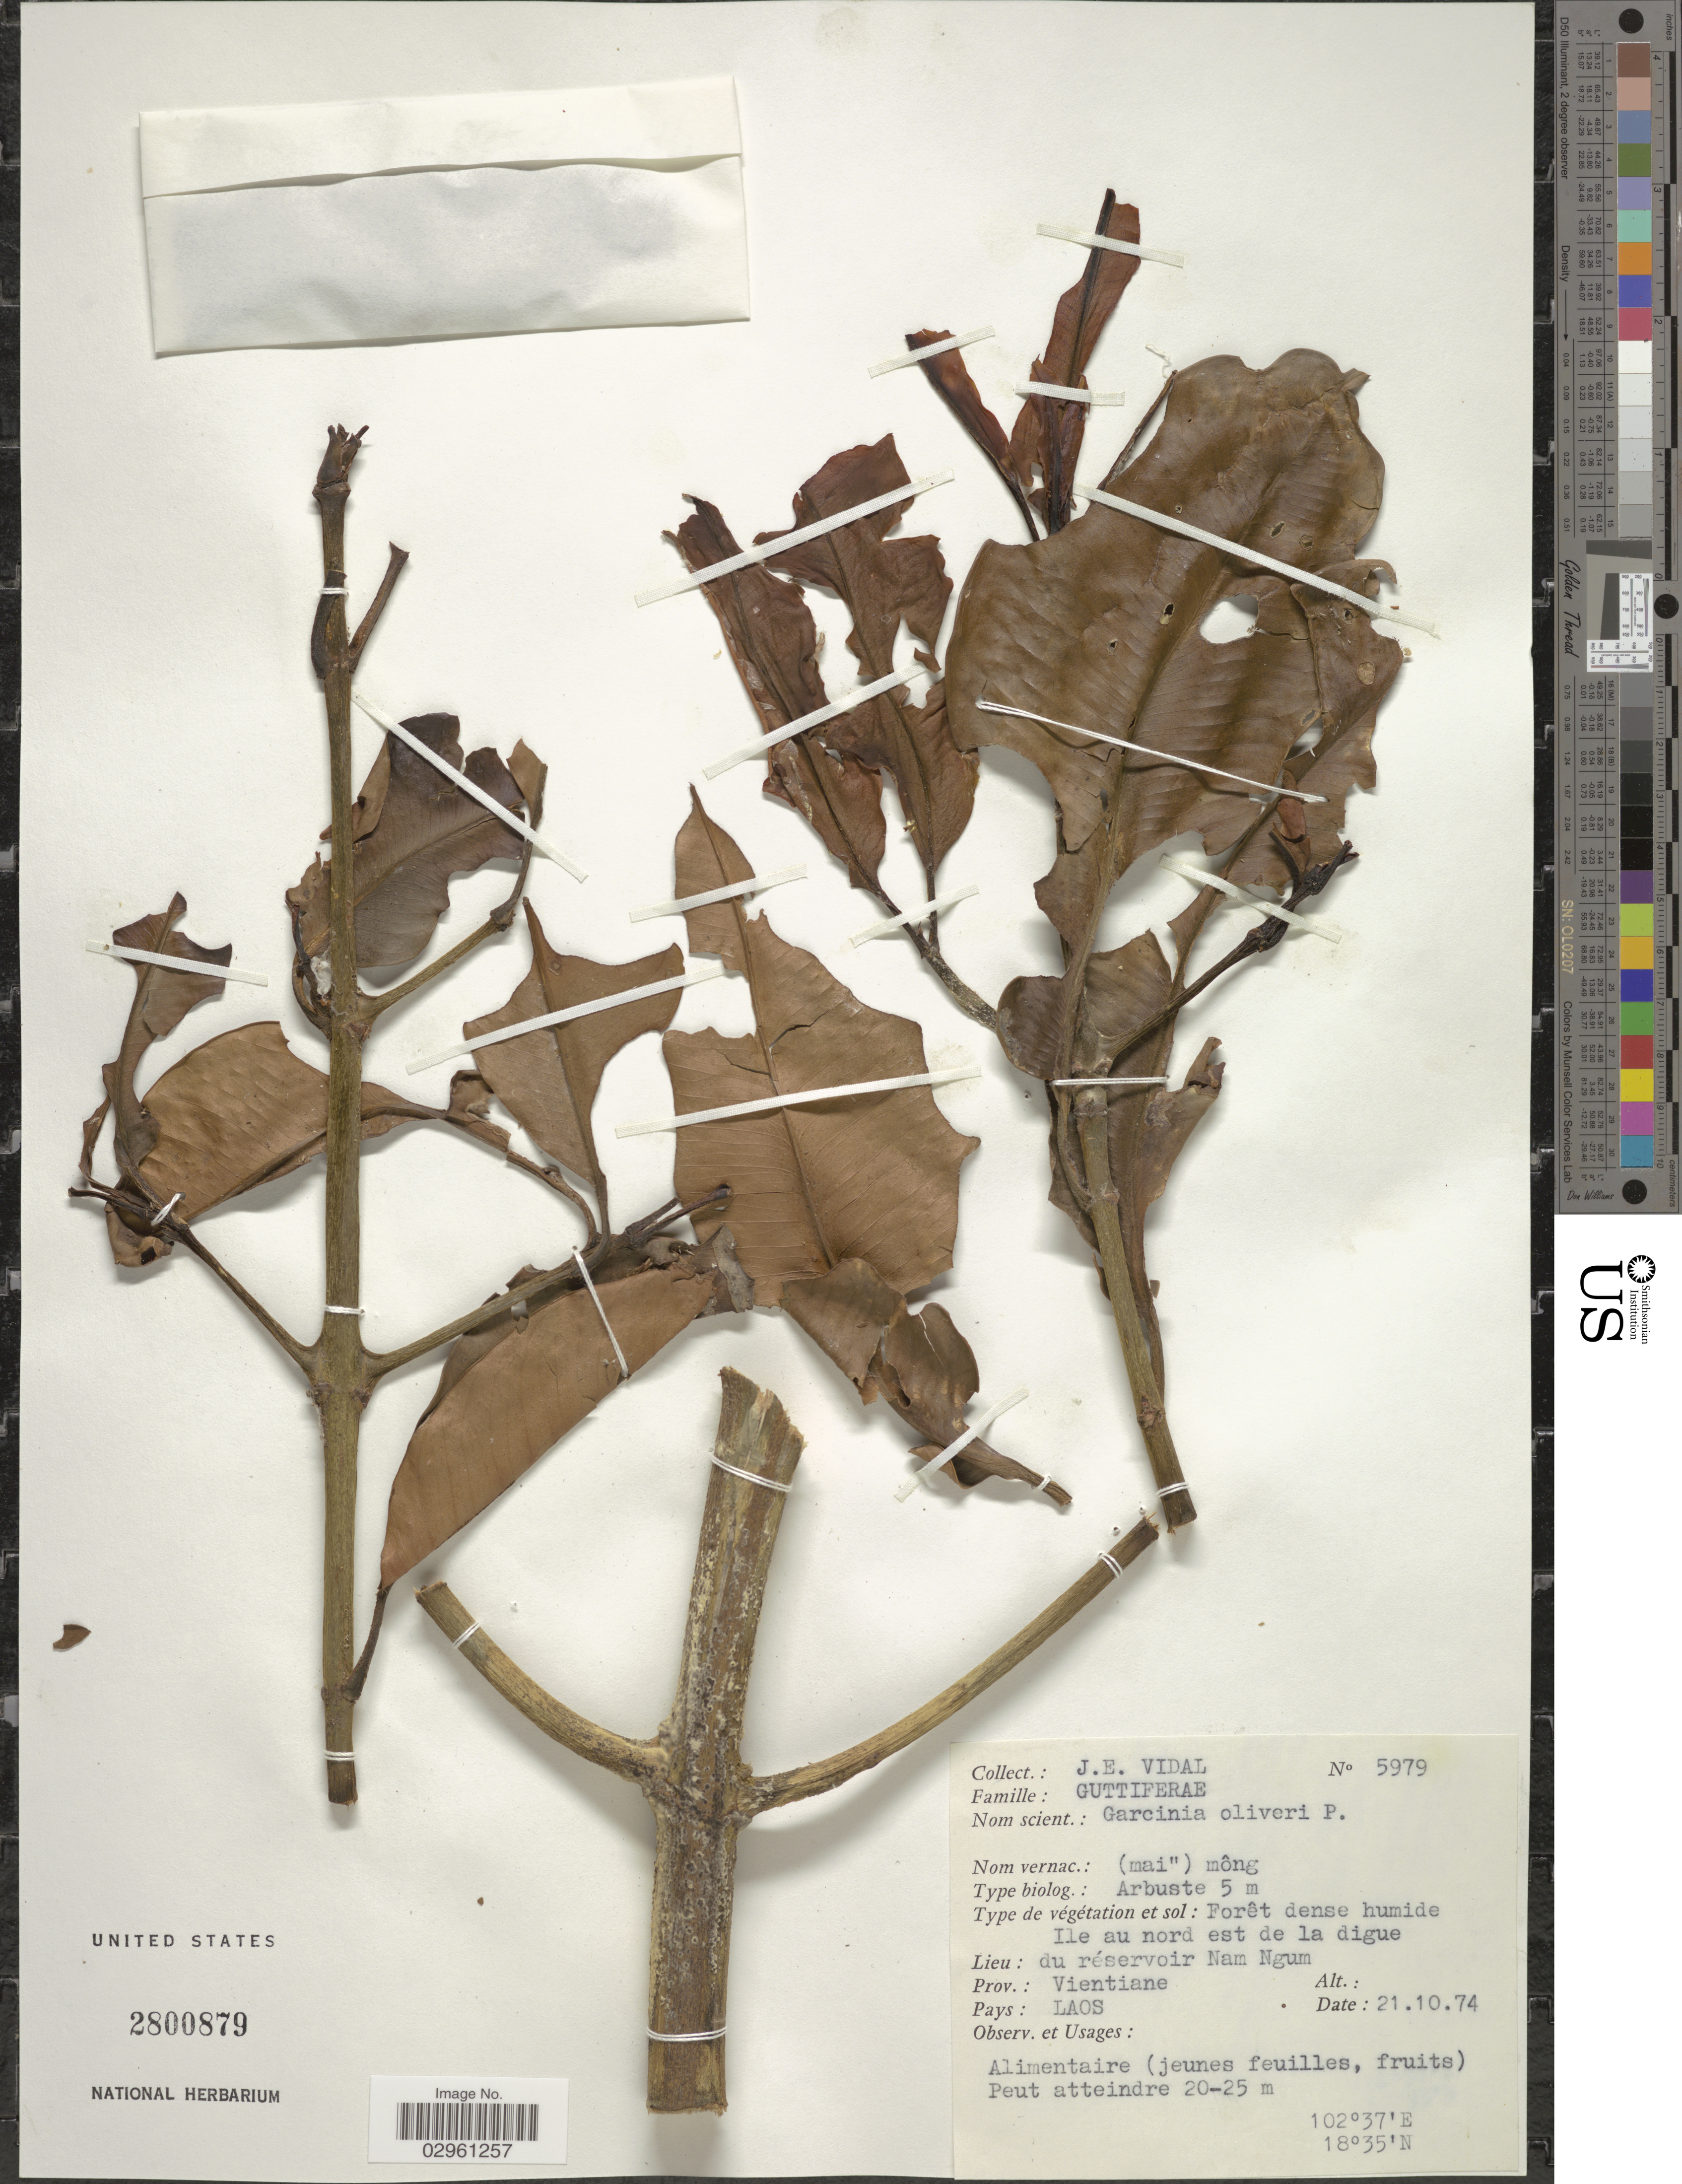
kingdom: Plantae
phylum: Tracheophyta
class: Magnoliopsida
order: Malpighiales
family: Clusiaceae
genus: Garcinia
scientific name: Garcinia oliveri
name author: Pierre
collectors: J. E. Vidal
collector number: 5979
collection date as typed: Transcribed d/m/y: 21/10/74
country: Laos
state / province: Viangchan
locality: Ile au nord est de la digue du réservoir Nam Ngum. Prov.: Vientiane.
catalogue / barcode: US 2800879